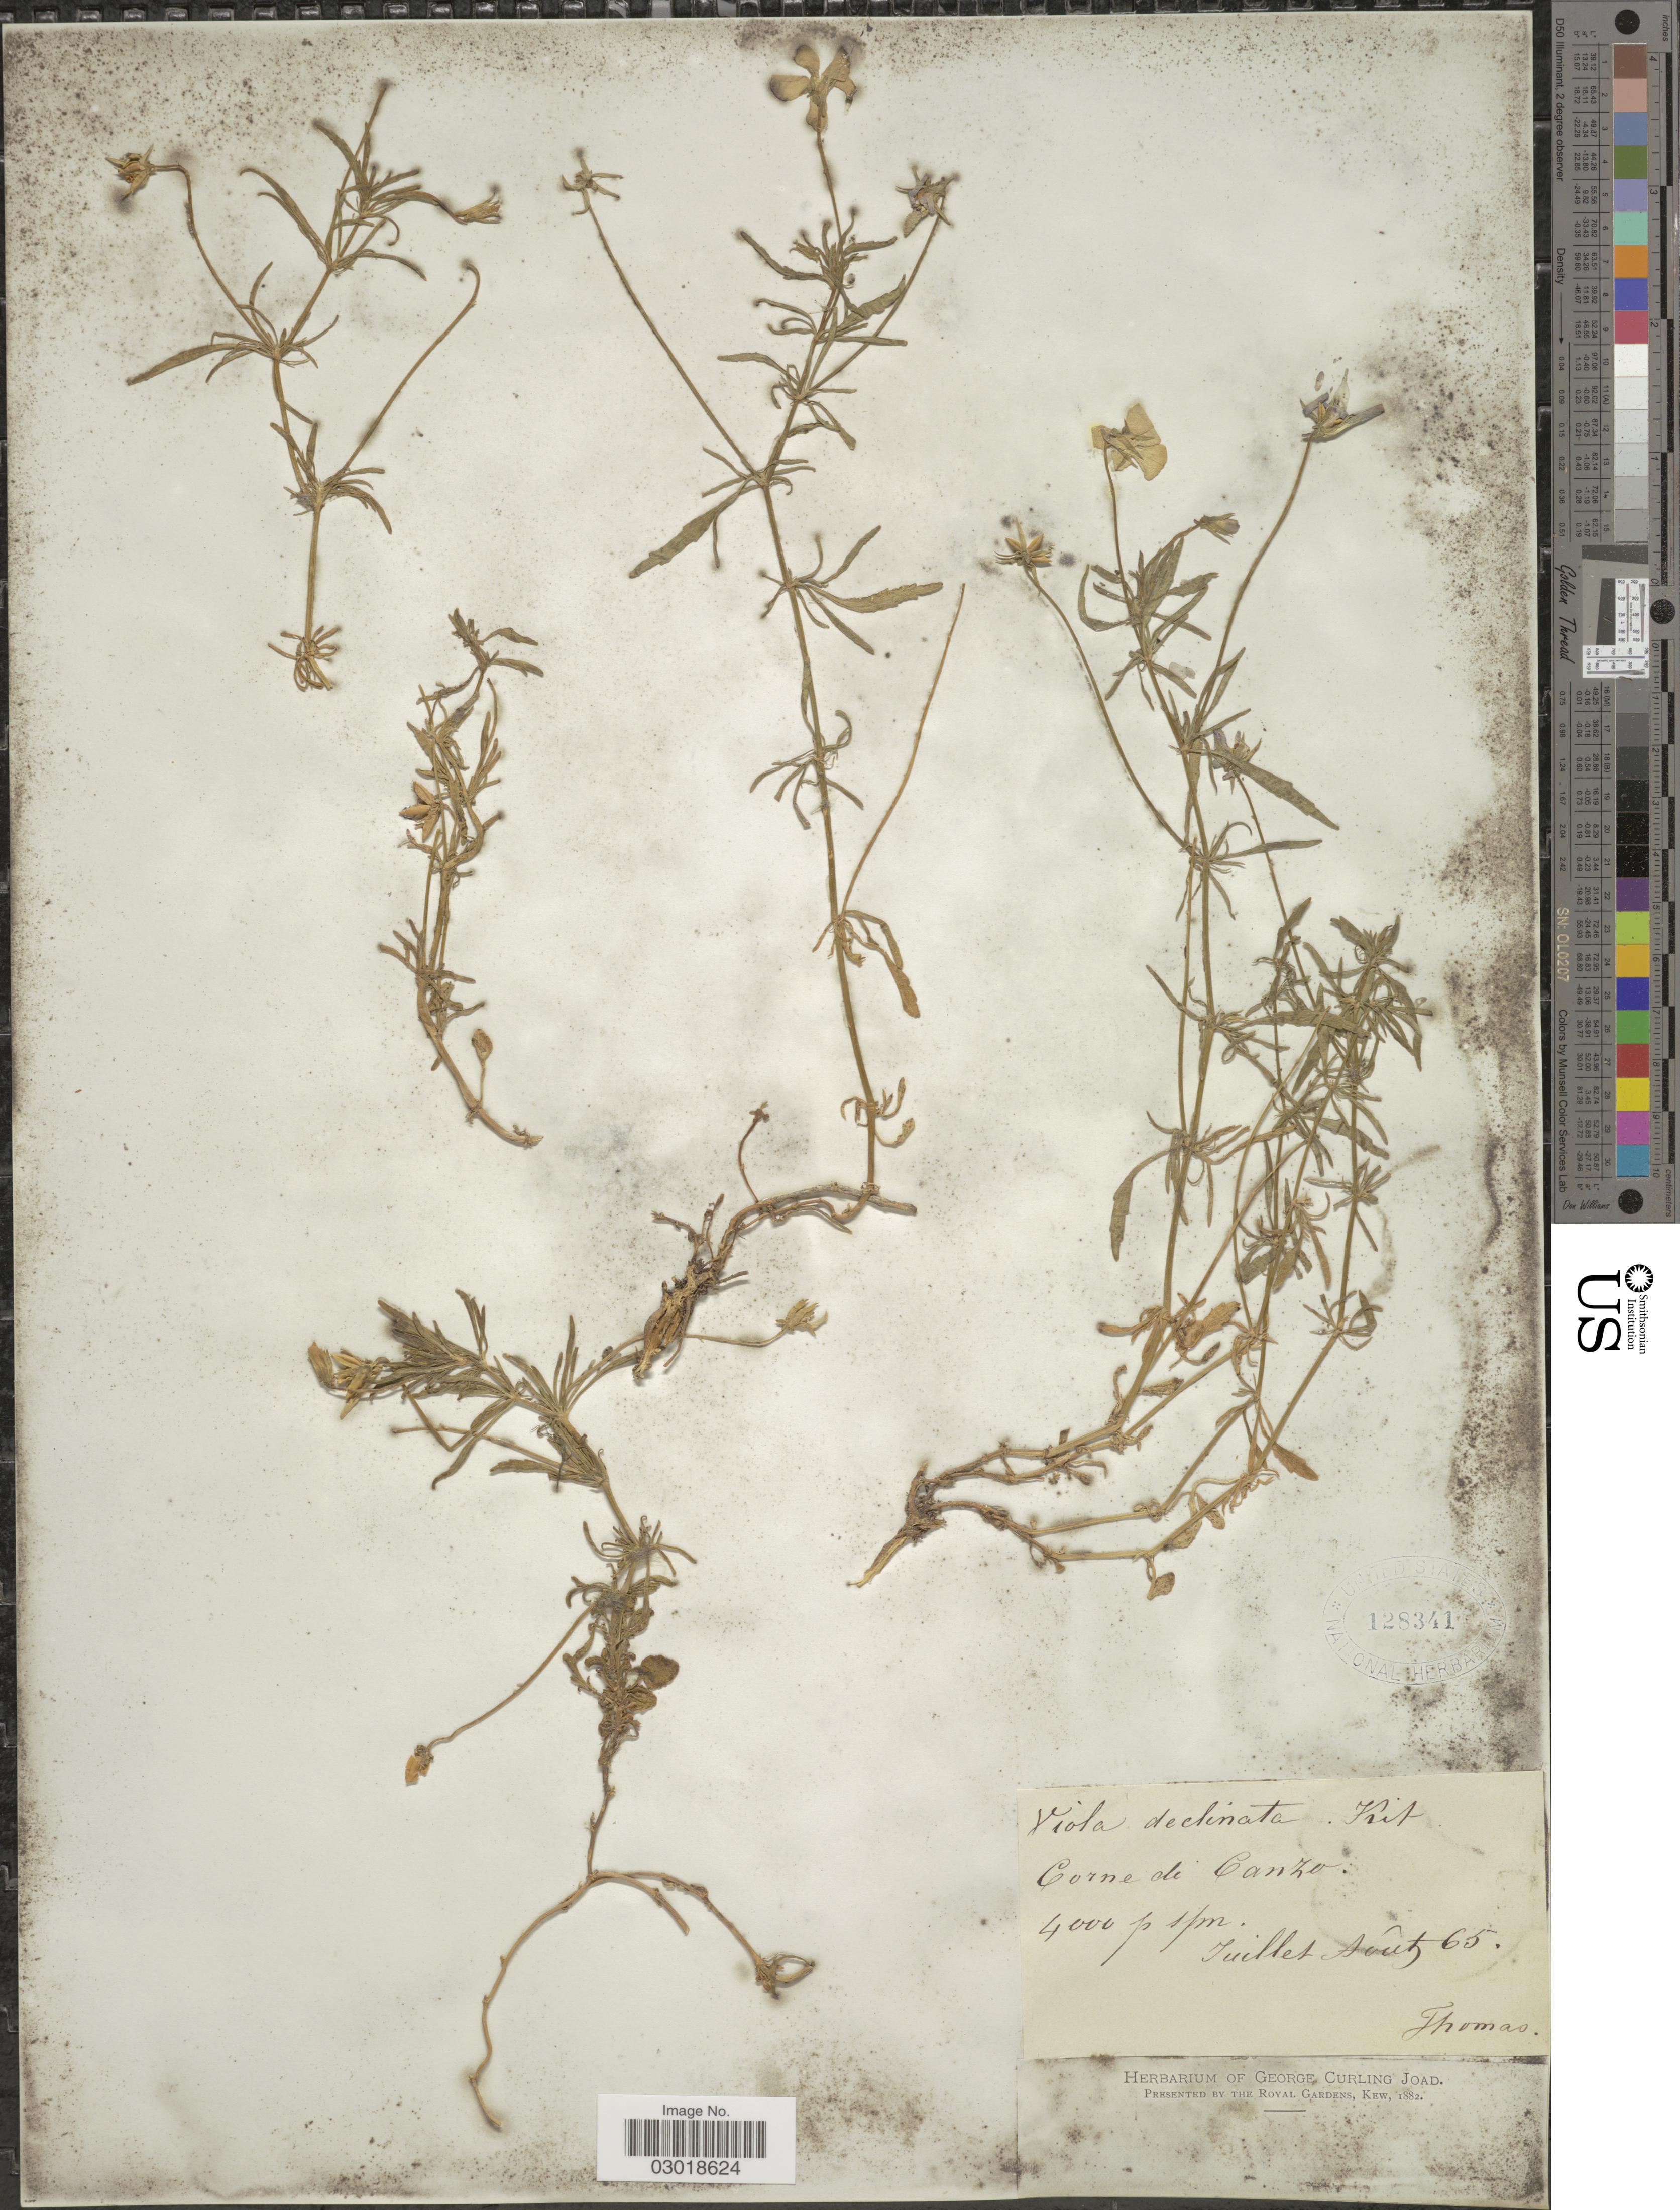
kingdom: Plantae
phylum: Tracheophyta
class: Magnoliopsida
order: Malpighiales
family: Violaceae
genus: Viola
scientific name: Viola declinata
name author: Waldst. & Kit.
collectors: Thomas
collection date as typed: Transcribed d/m/y: /7/65 to /8/65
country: Italy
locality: Corne di Canzo.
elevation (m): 4000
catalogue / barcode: US 128341